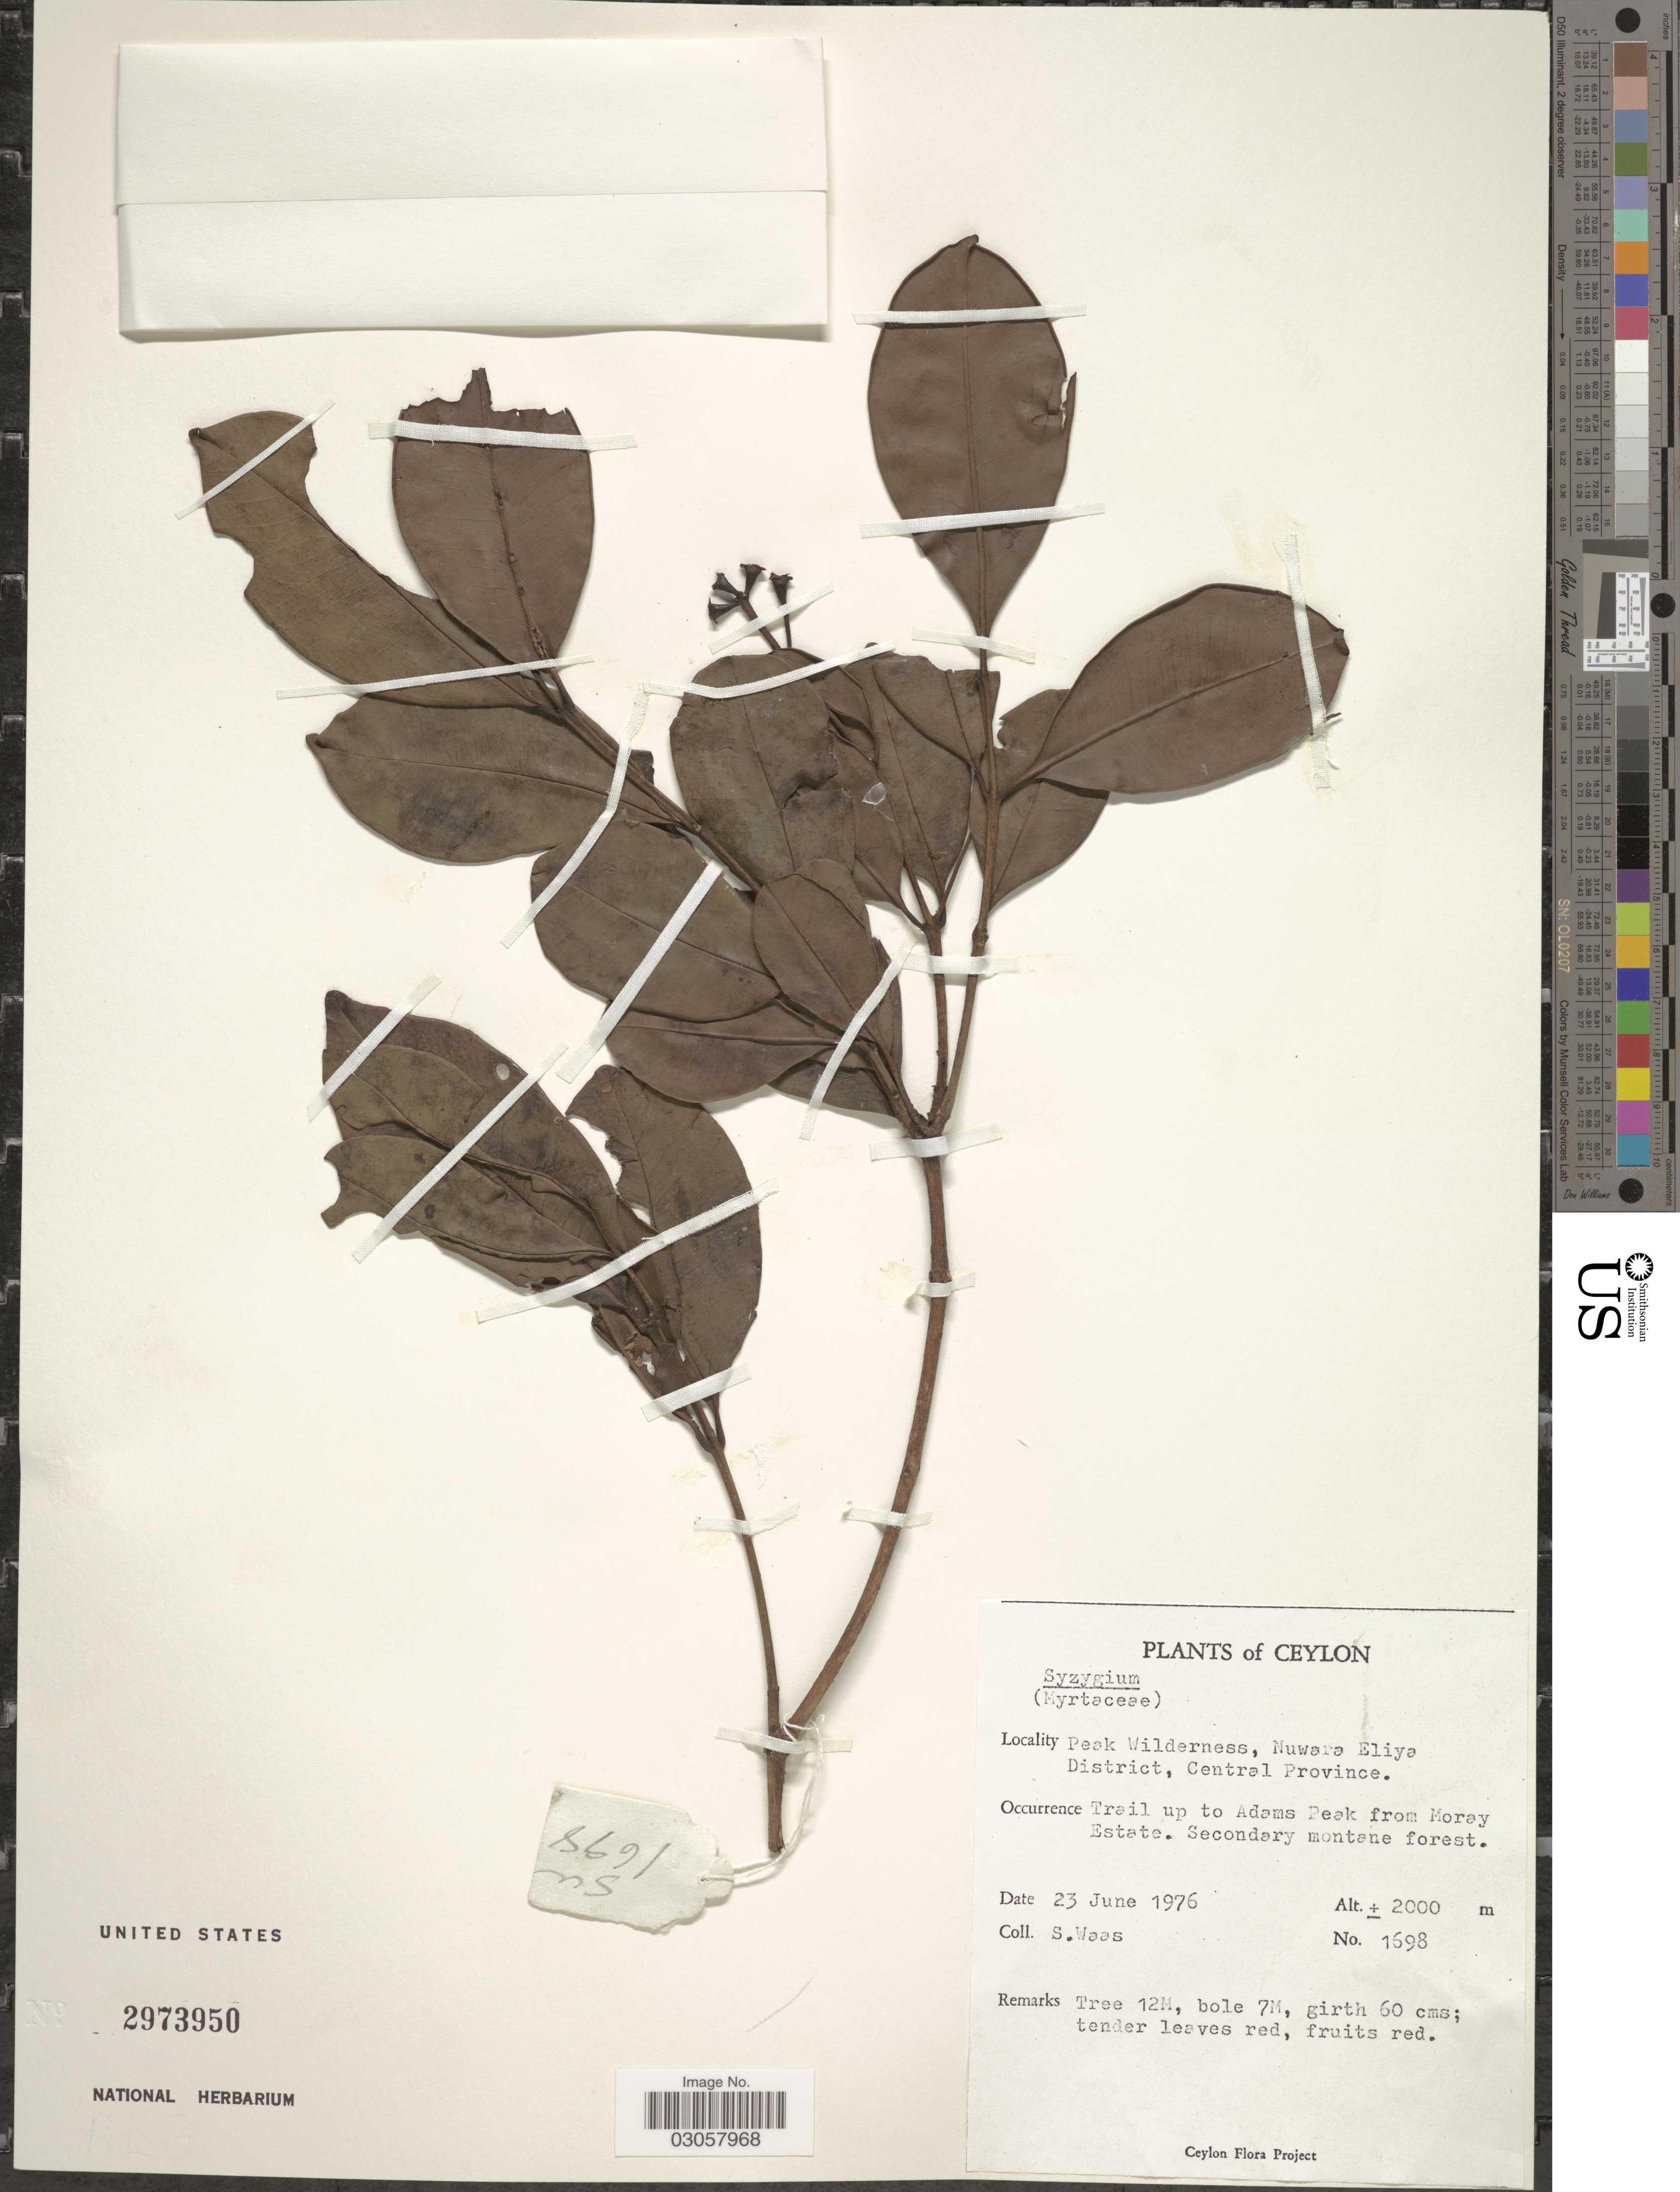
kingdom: Plantae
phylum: Tracheophyta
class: Magnoliopsida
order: Myrtales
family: Myrtaceae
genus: Syzygium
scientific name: Syzygium sp.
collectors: S. Waas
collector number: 1698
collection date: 1976-06-23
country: Sri Lanka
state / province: Central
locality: Ceylon. Peak Wilderness, Nuwara Eliya District. Trail up to Adams Peak from Moray Estate.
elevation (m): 2000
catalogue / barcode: US 2973950